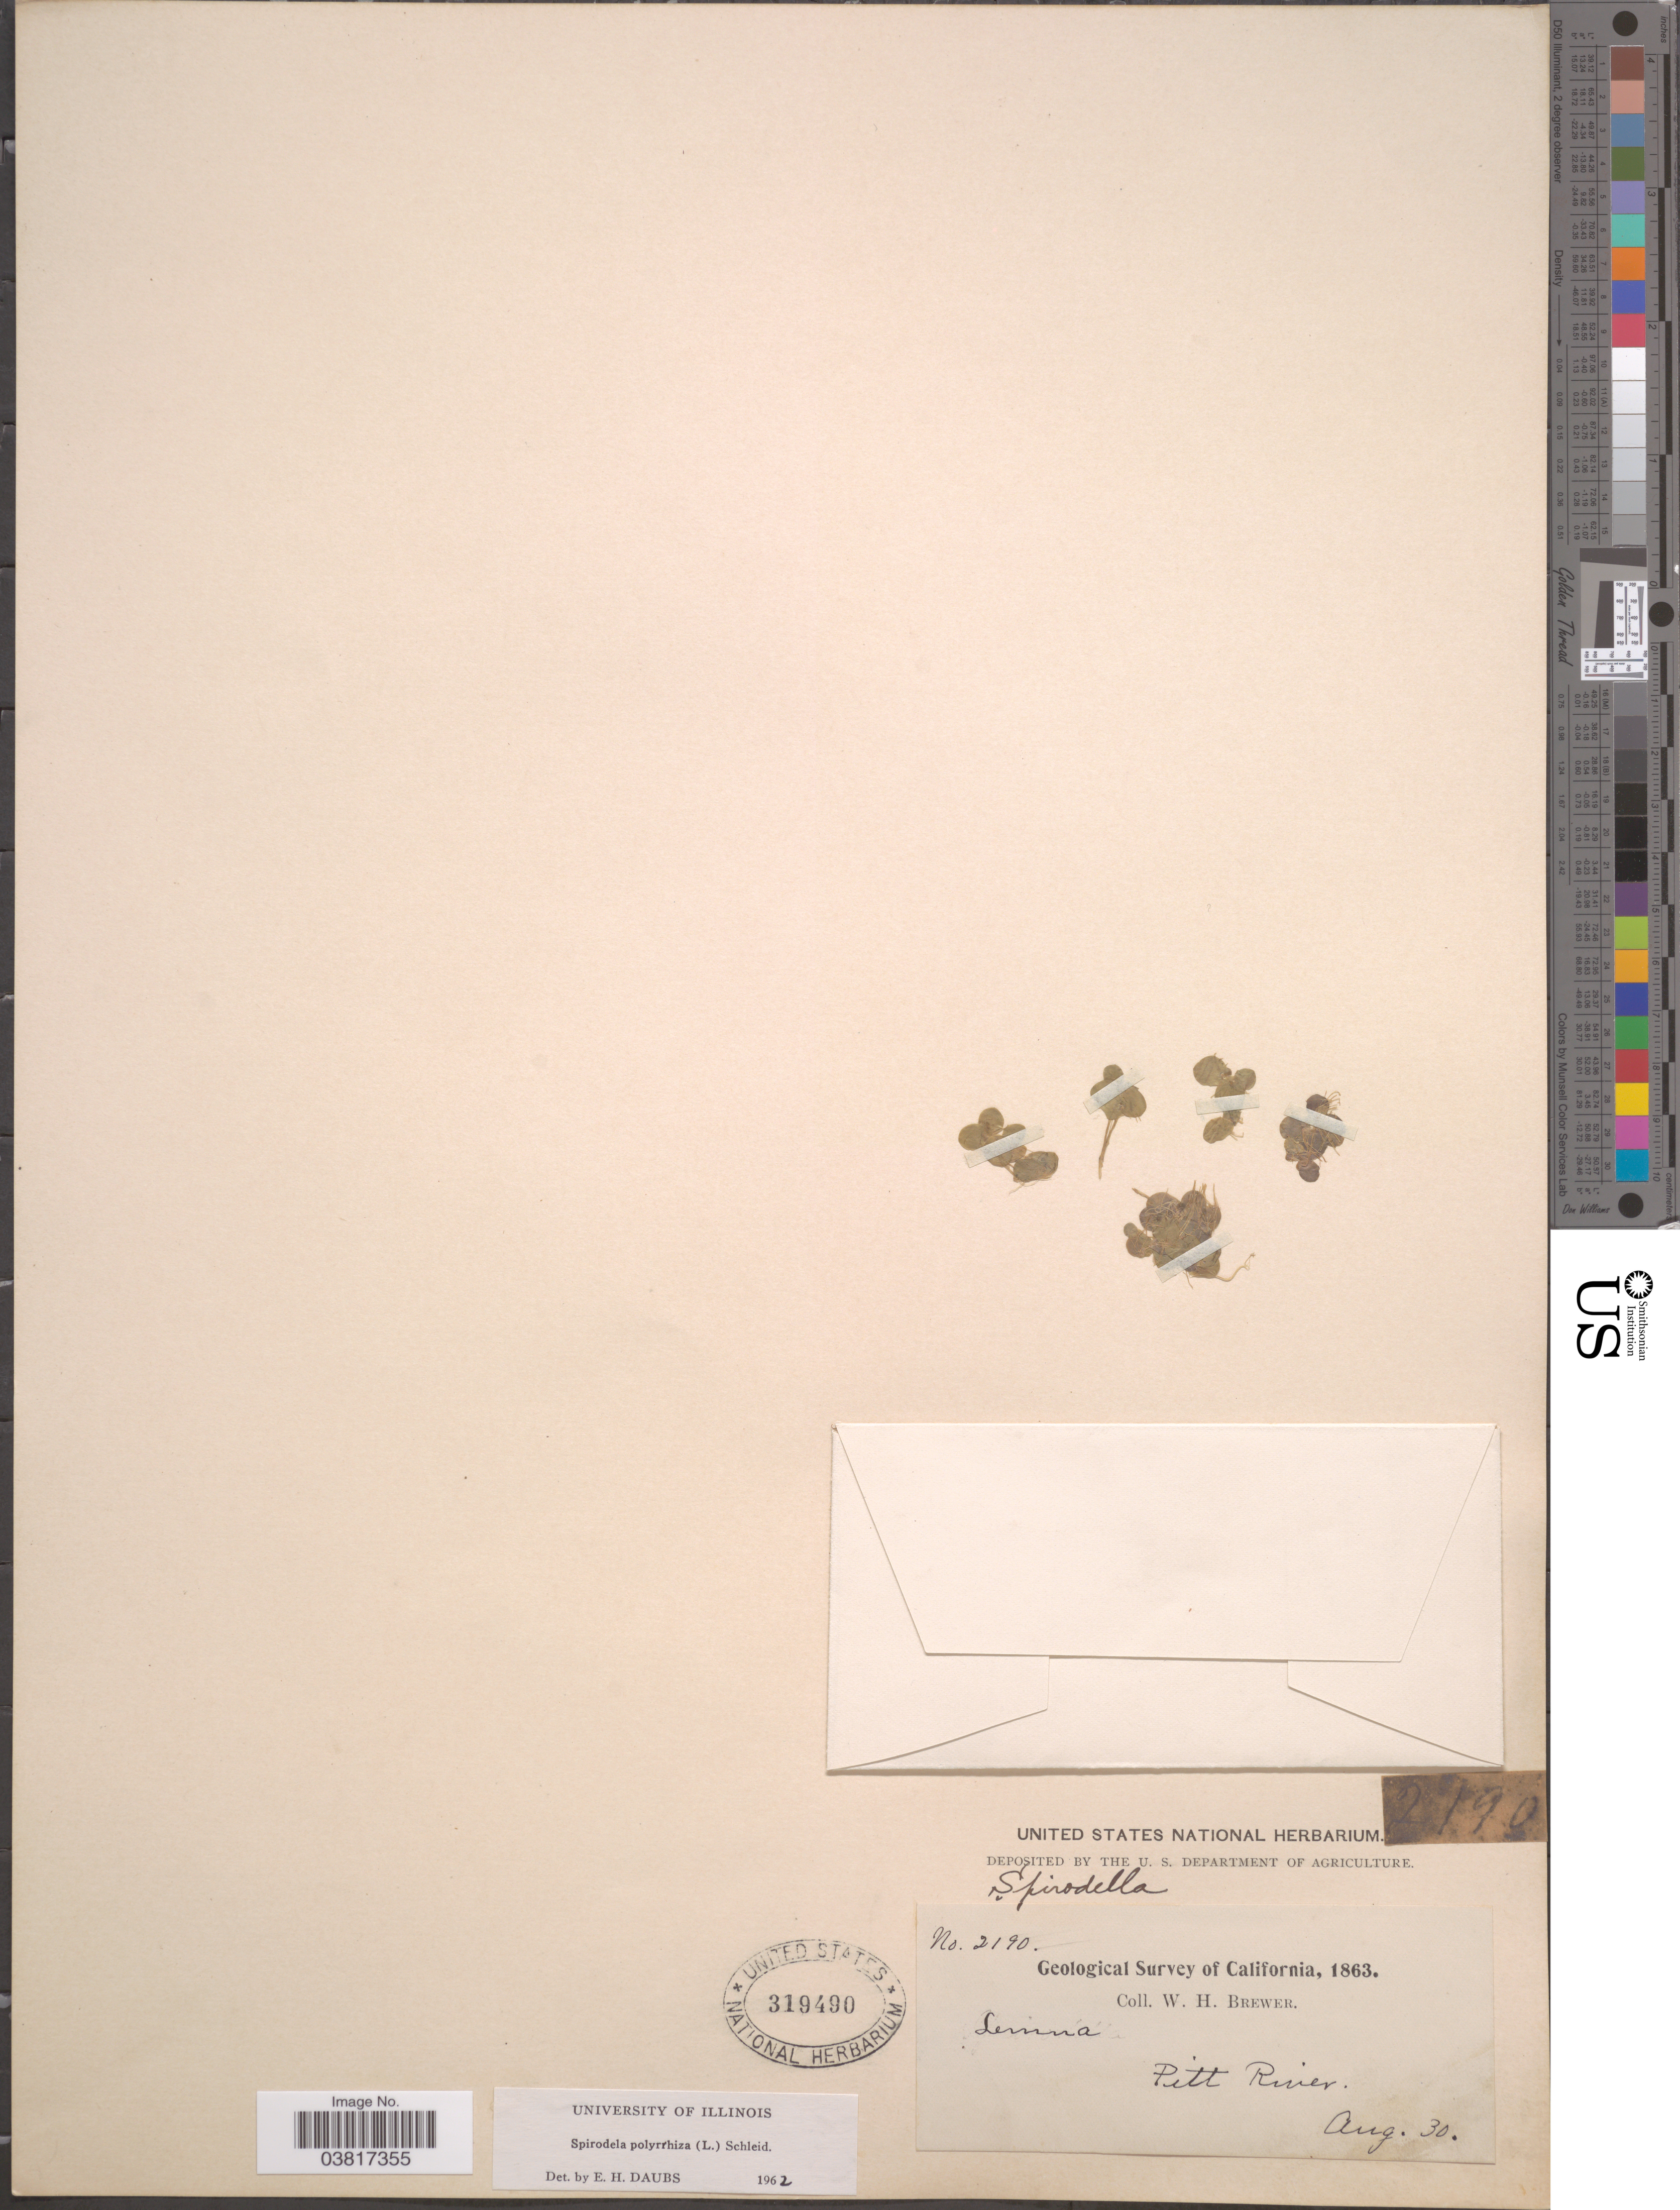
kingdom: Plantae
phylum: Tracheophyta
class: Liliopsida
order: Alismatales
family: Araceae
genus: Spirodela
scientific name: Spirodela polyrrhiza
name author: (L.) Schleid.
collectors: W. H. Brewer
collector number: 2190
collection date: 1863-08-30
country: United States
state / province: California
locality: Pitt River.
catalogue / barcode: US 319490